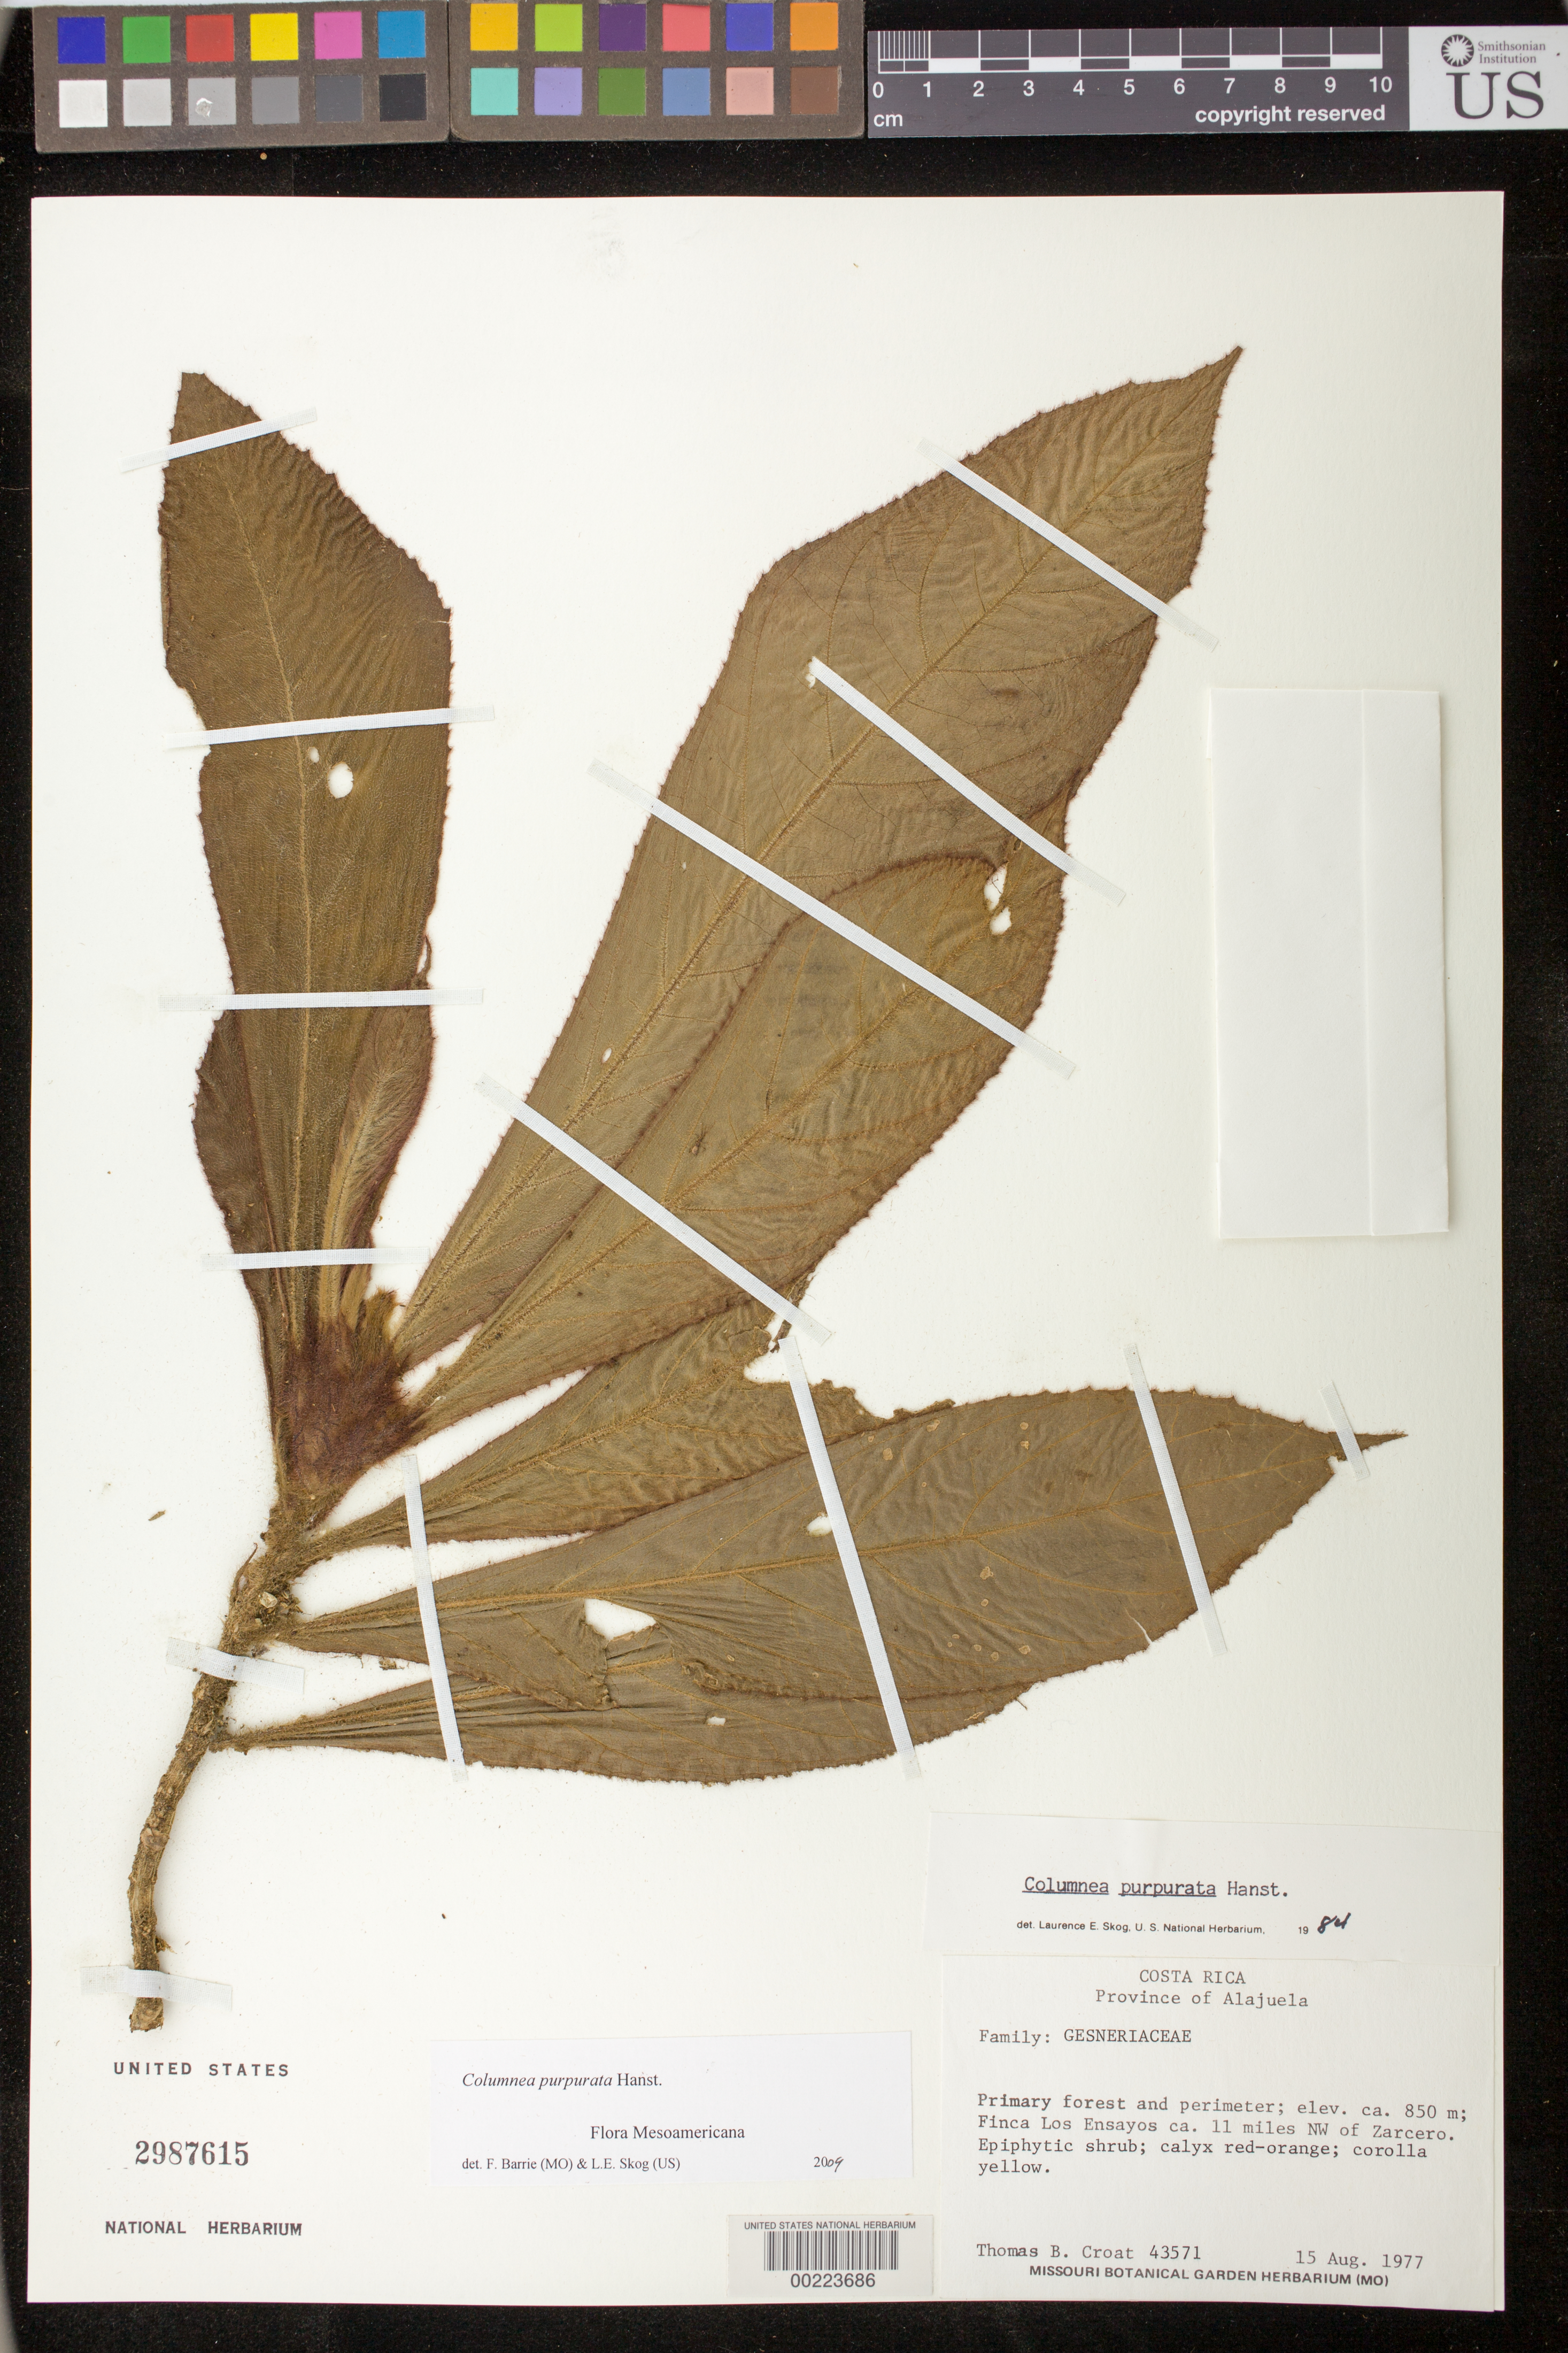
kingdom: Plantae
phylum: Tracheophyta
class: Magnoliopsida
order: Lamiales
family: Gesneriaceae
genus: Columnea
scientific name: Columnea purpurata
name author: Hanst.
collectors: T. B. Croat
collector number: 43571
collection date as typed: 15 Aug 1977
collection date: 1977-08-15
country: Costa Rica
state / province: Alajuela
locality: Finca los Ensayos ca 11 mi NW of Zarcero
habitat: Primary forest and perimeter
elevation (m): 850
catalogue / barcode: US 2987615